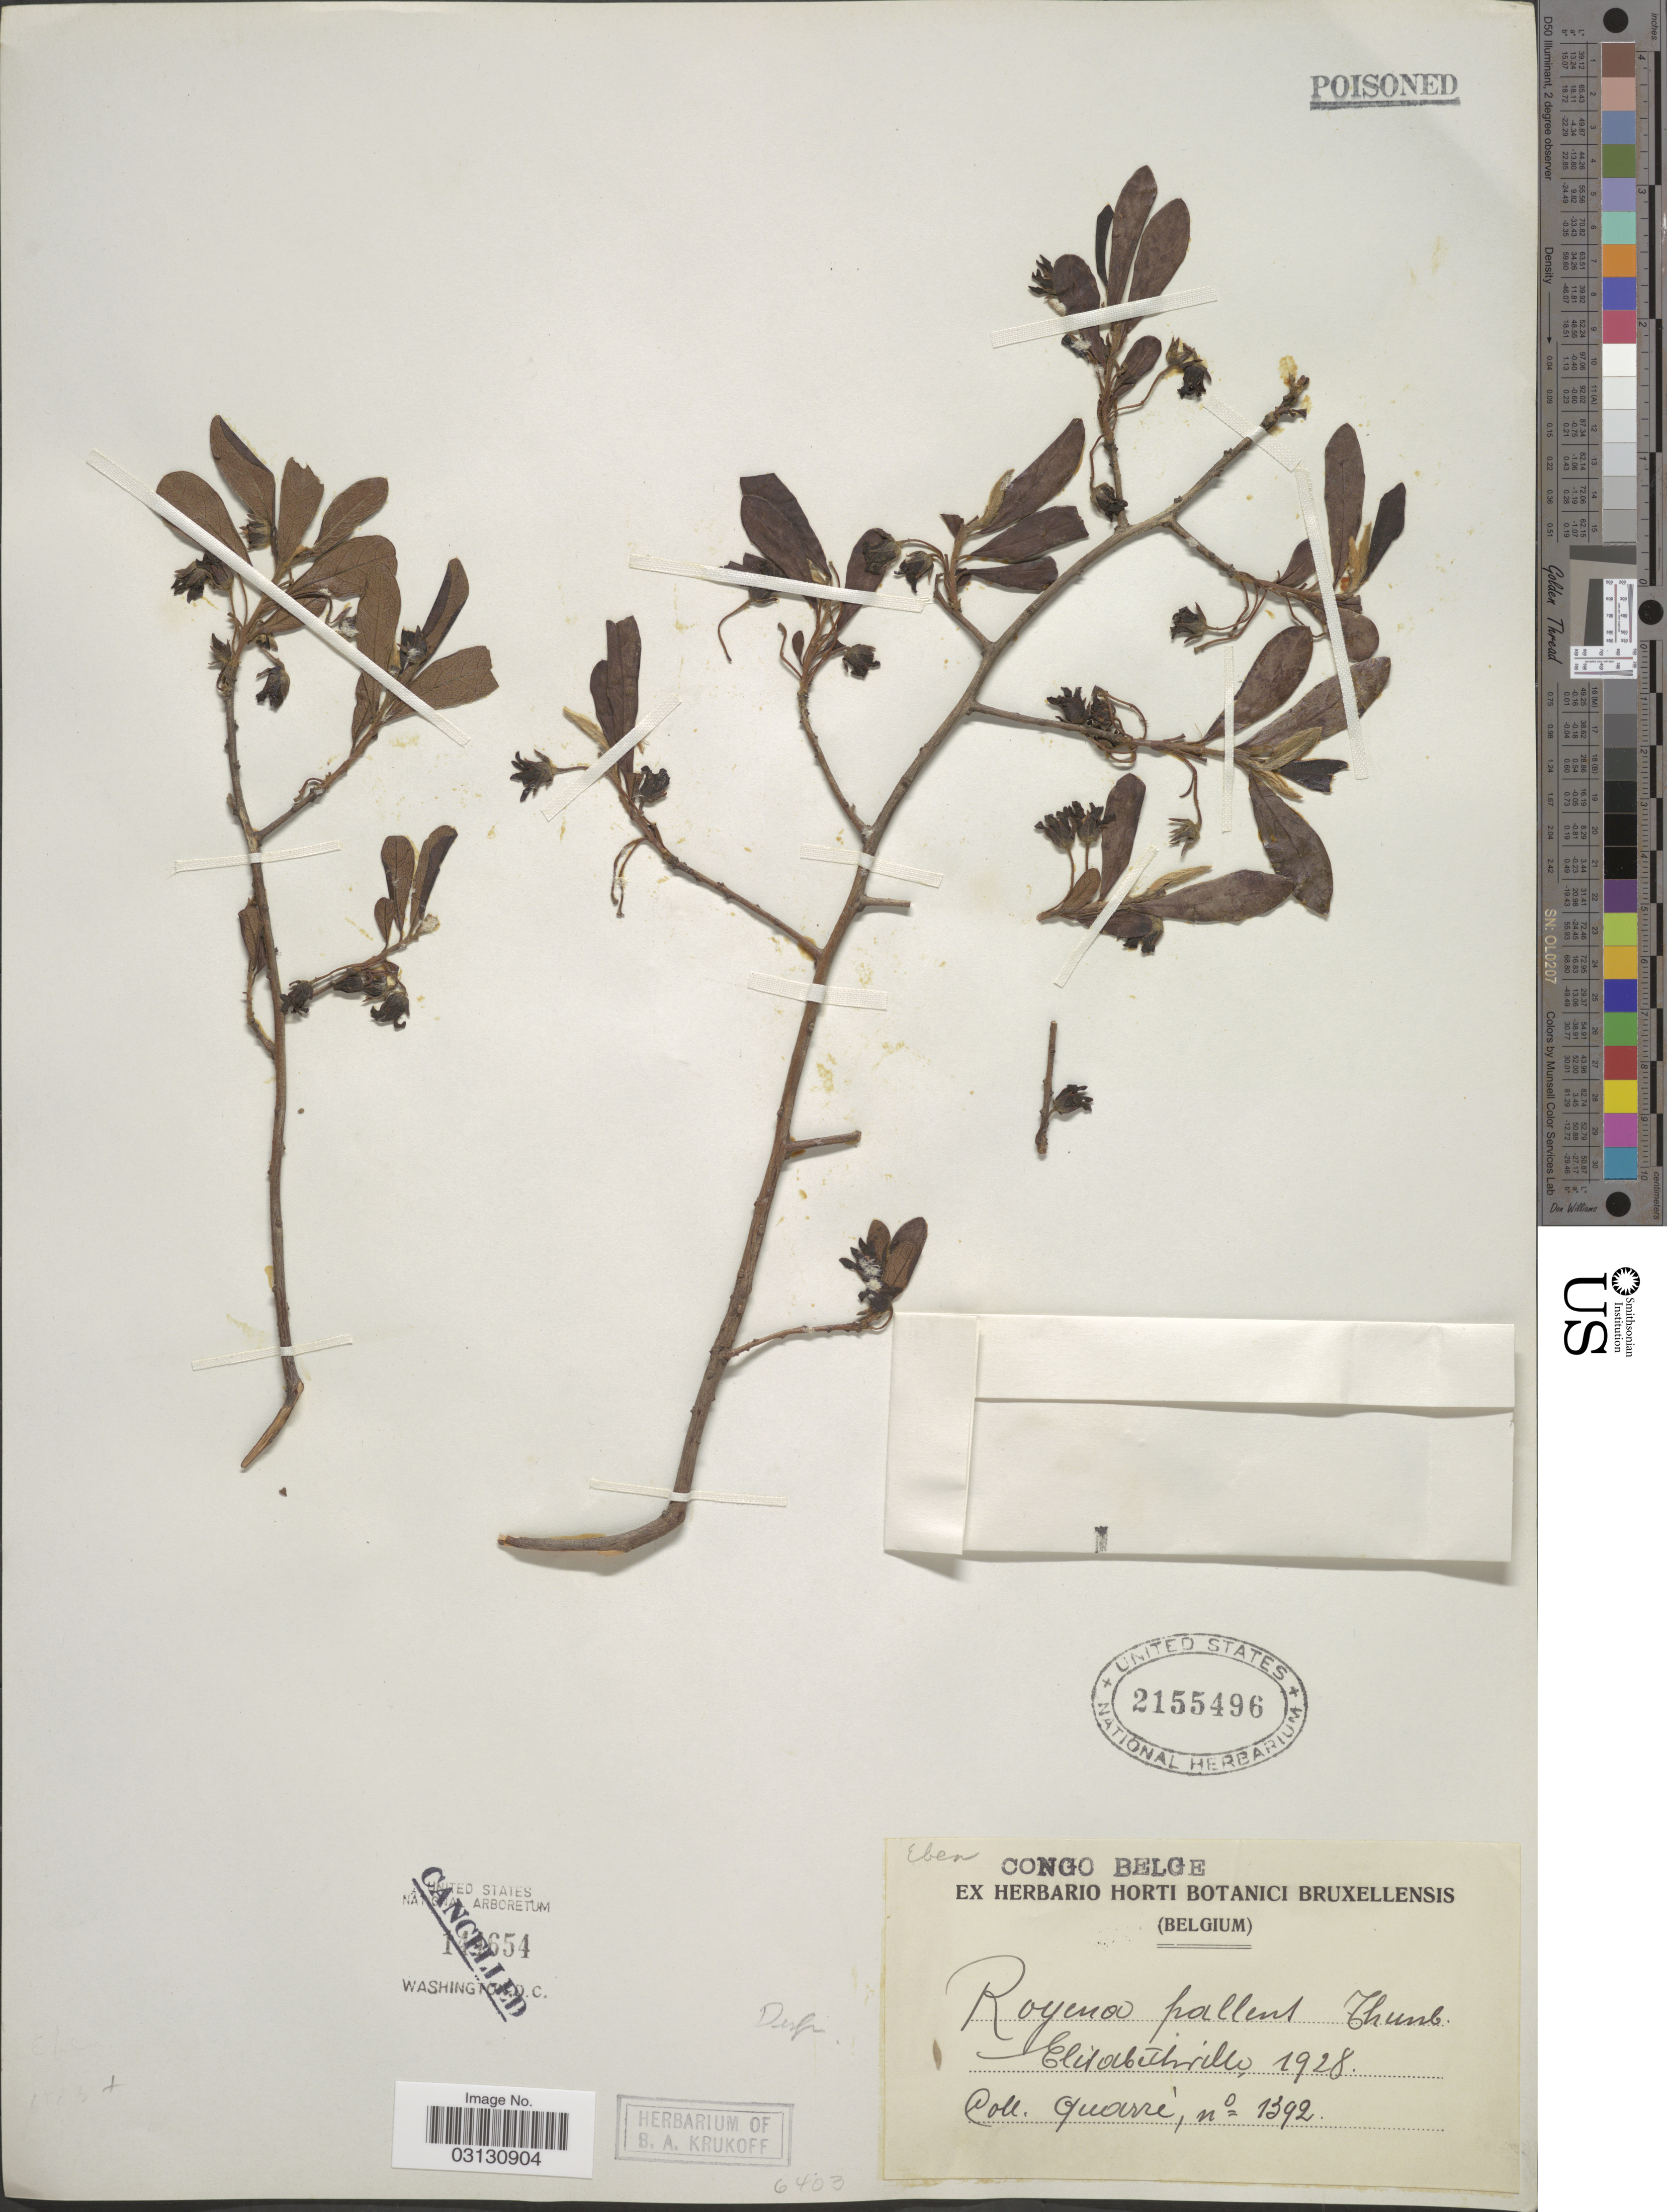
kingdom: Plantae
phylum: Tracheophyta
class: Magnoliopsida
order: Ericales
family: Ebenaceae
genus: Royena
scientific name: Royena pallens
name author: Thunb.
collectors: -. Quarre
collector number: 1392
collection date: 1928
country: Congo, Democratic Republic of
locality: Congo Belge, Elisabethville.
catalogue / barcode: US 2155496